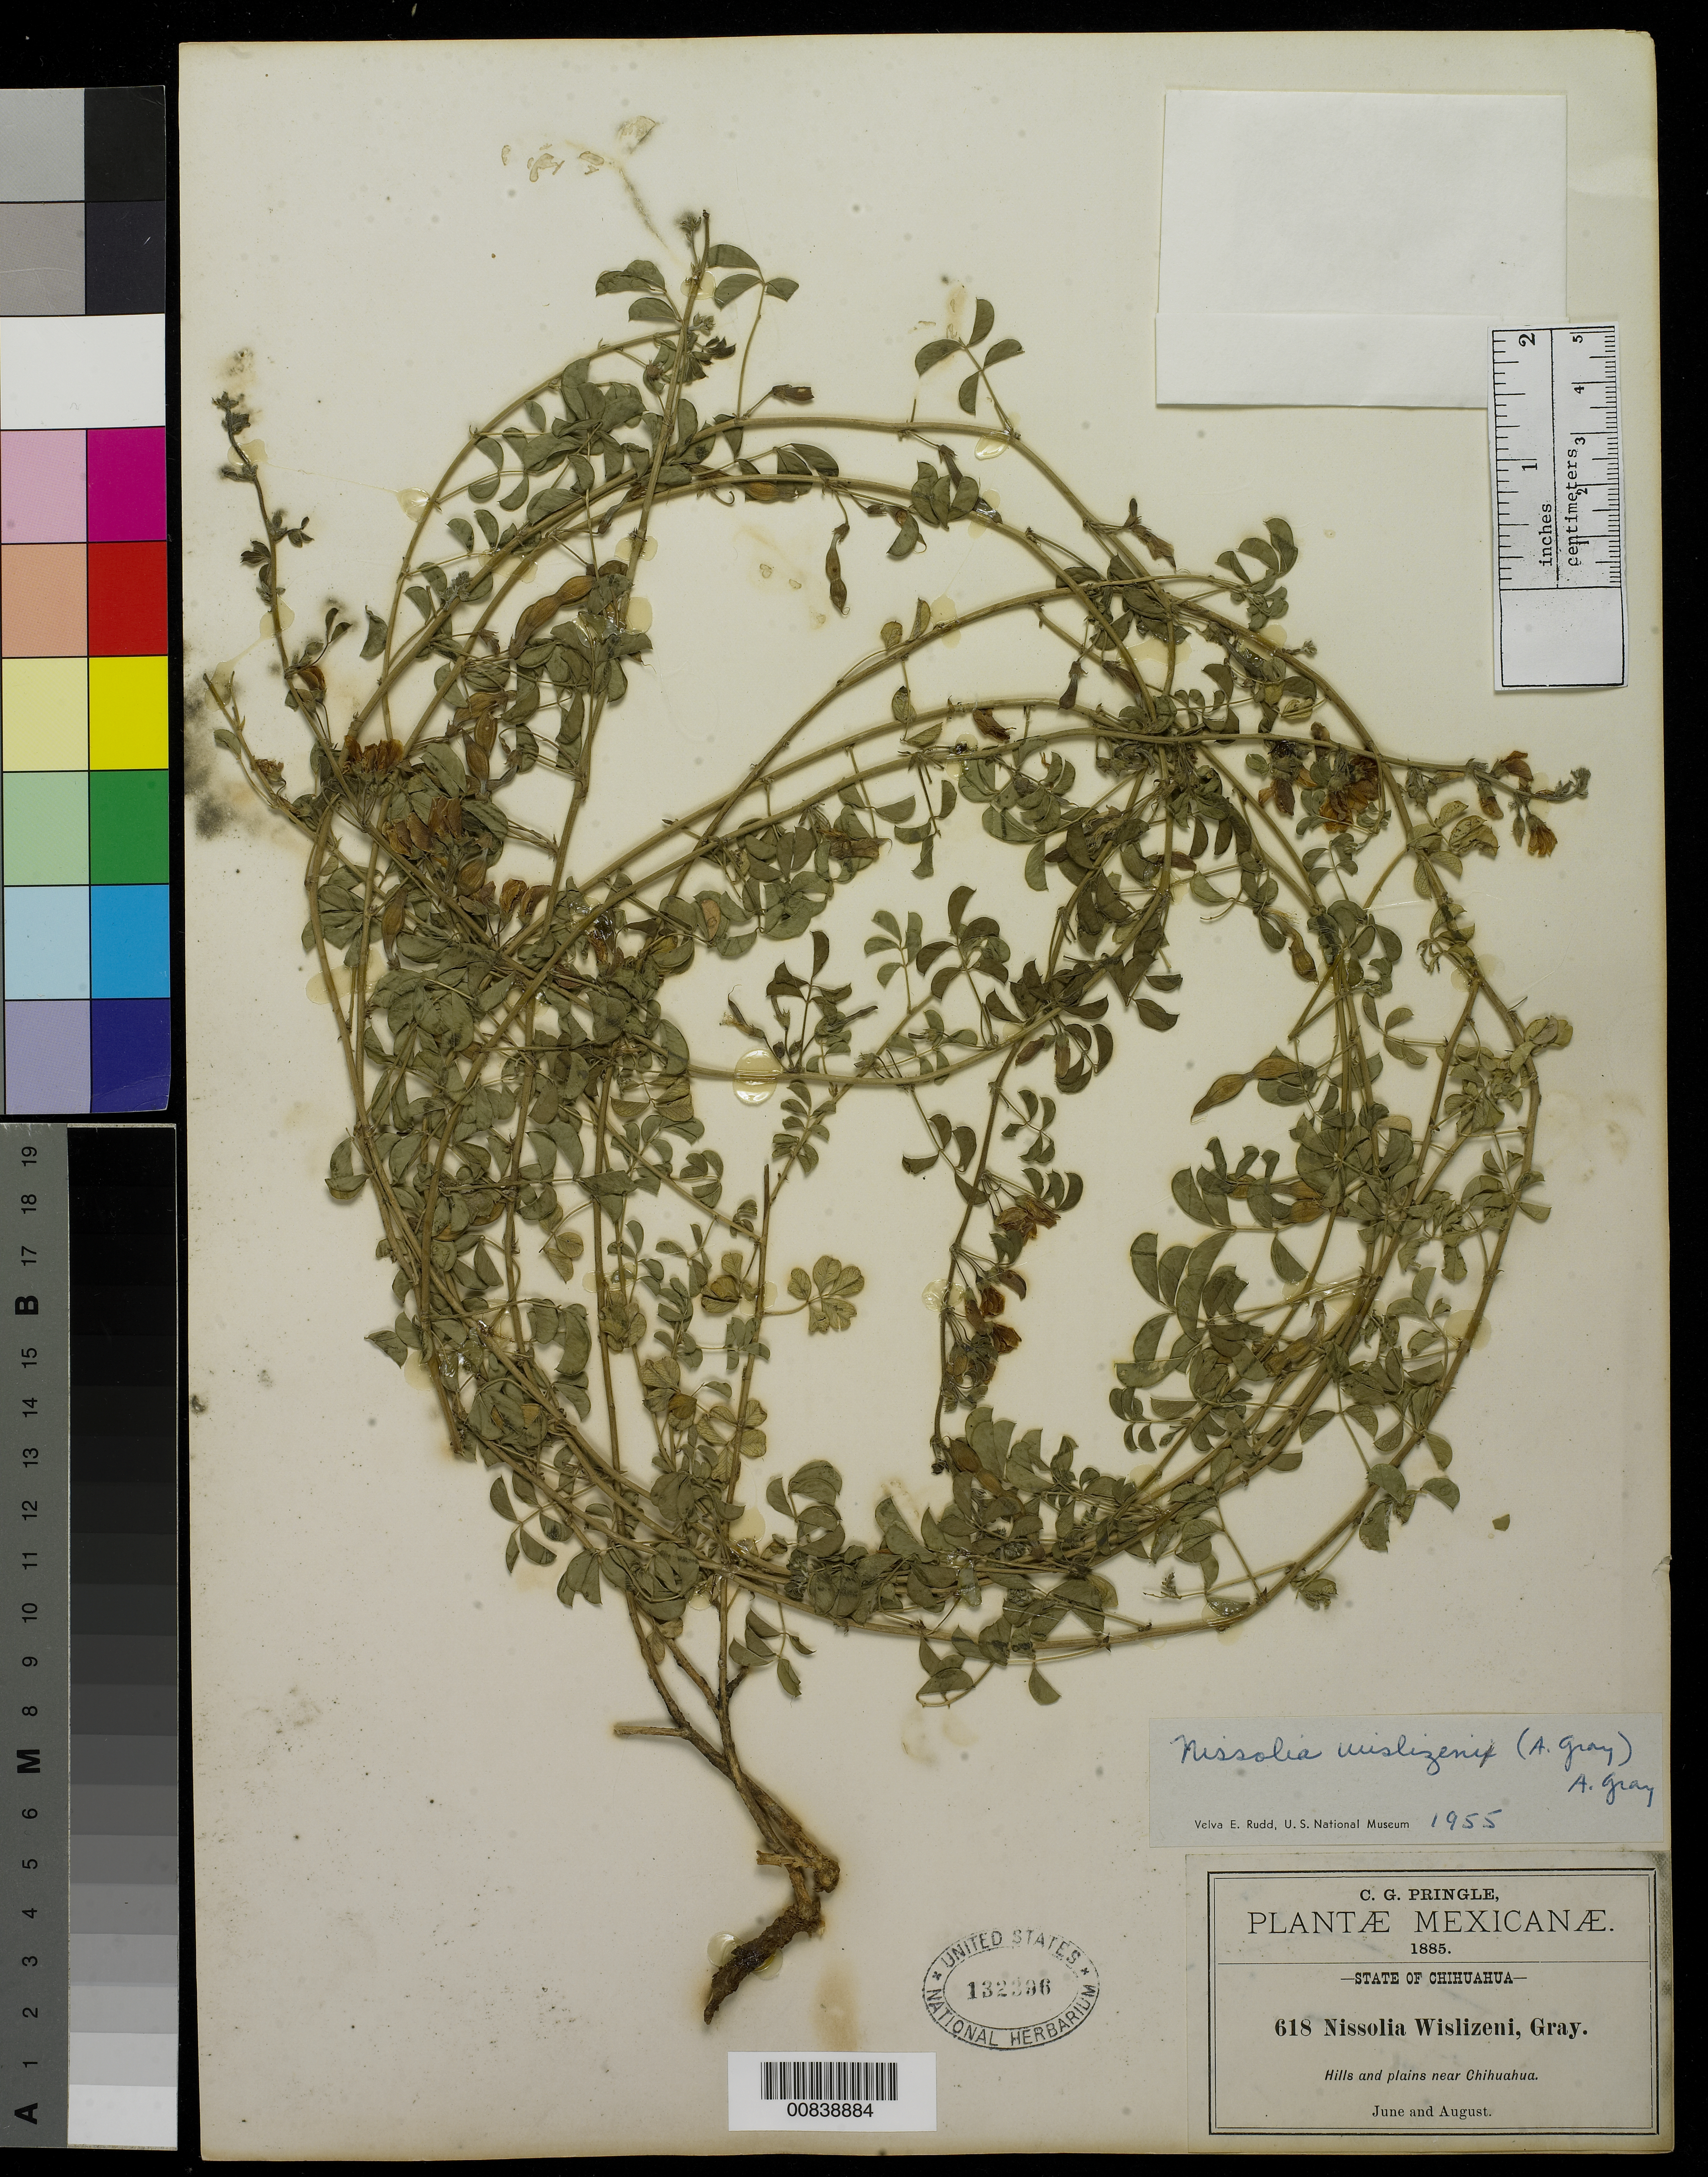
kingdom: Plantae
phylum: Tracheophyta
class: Magnoliopsida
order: Fabales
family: Fabaceae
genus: Nissolia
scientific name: Nissolia wislizeni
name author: A. Gray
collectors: C. G. Pringle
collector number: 618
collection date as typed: Jun 1885 to -- Aug 1885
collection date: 1885-06/1885-08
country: Mexico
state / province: Chihuahua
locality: Hills and plains near Chihuahua.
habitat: Hills and plains.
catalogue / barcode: US 132396